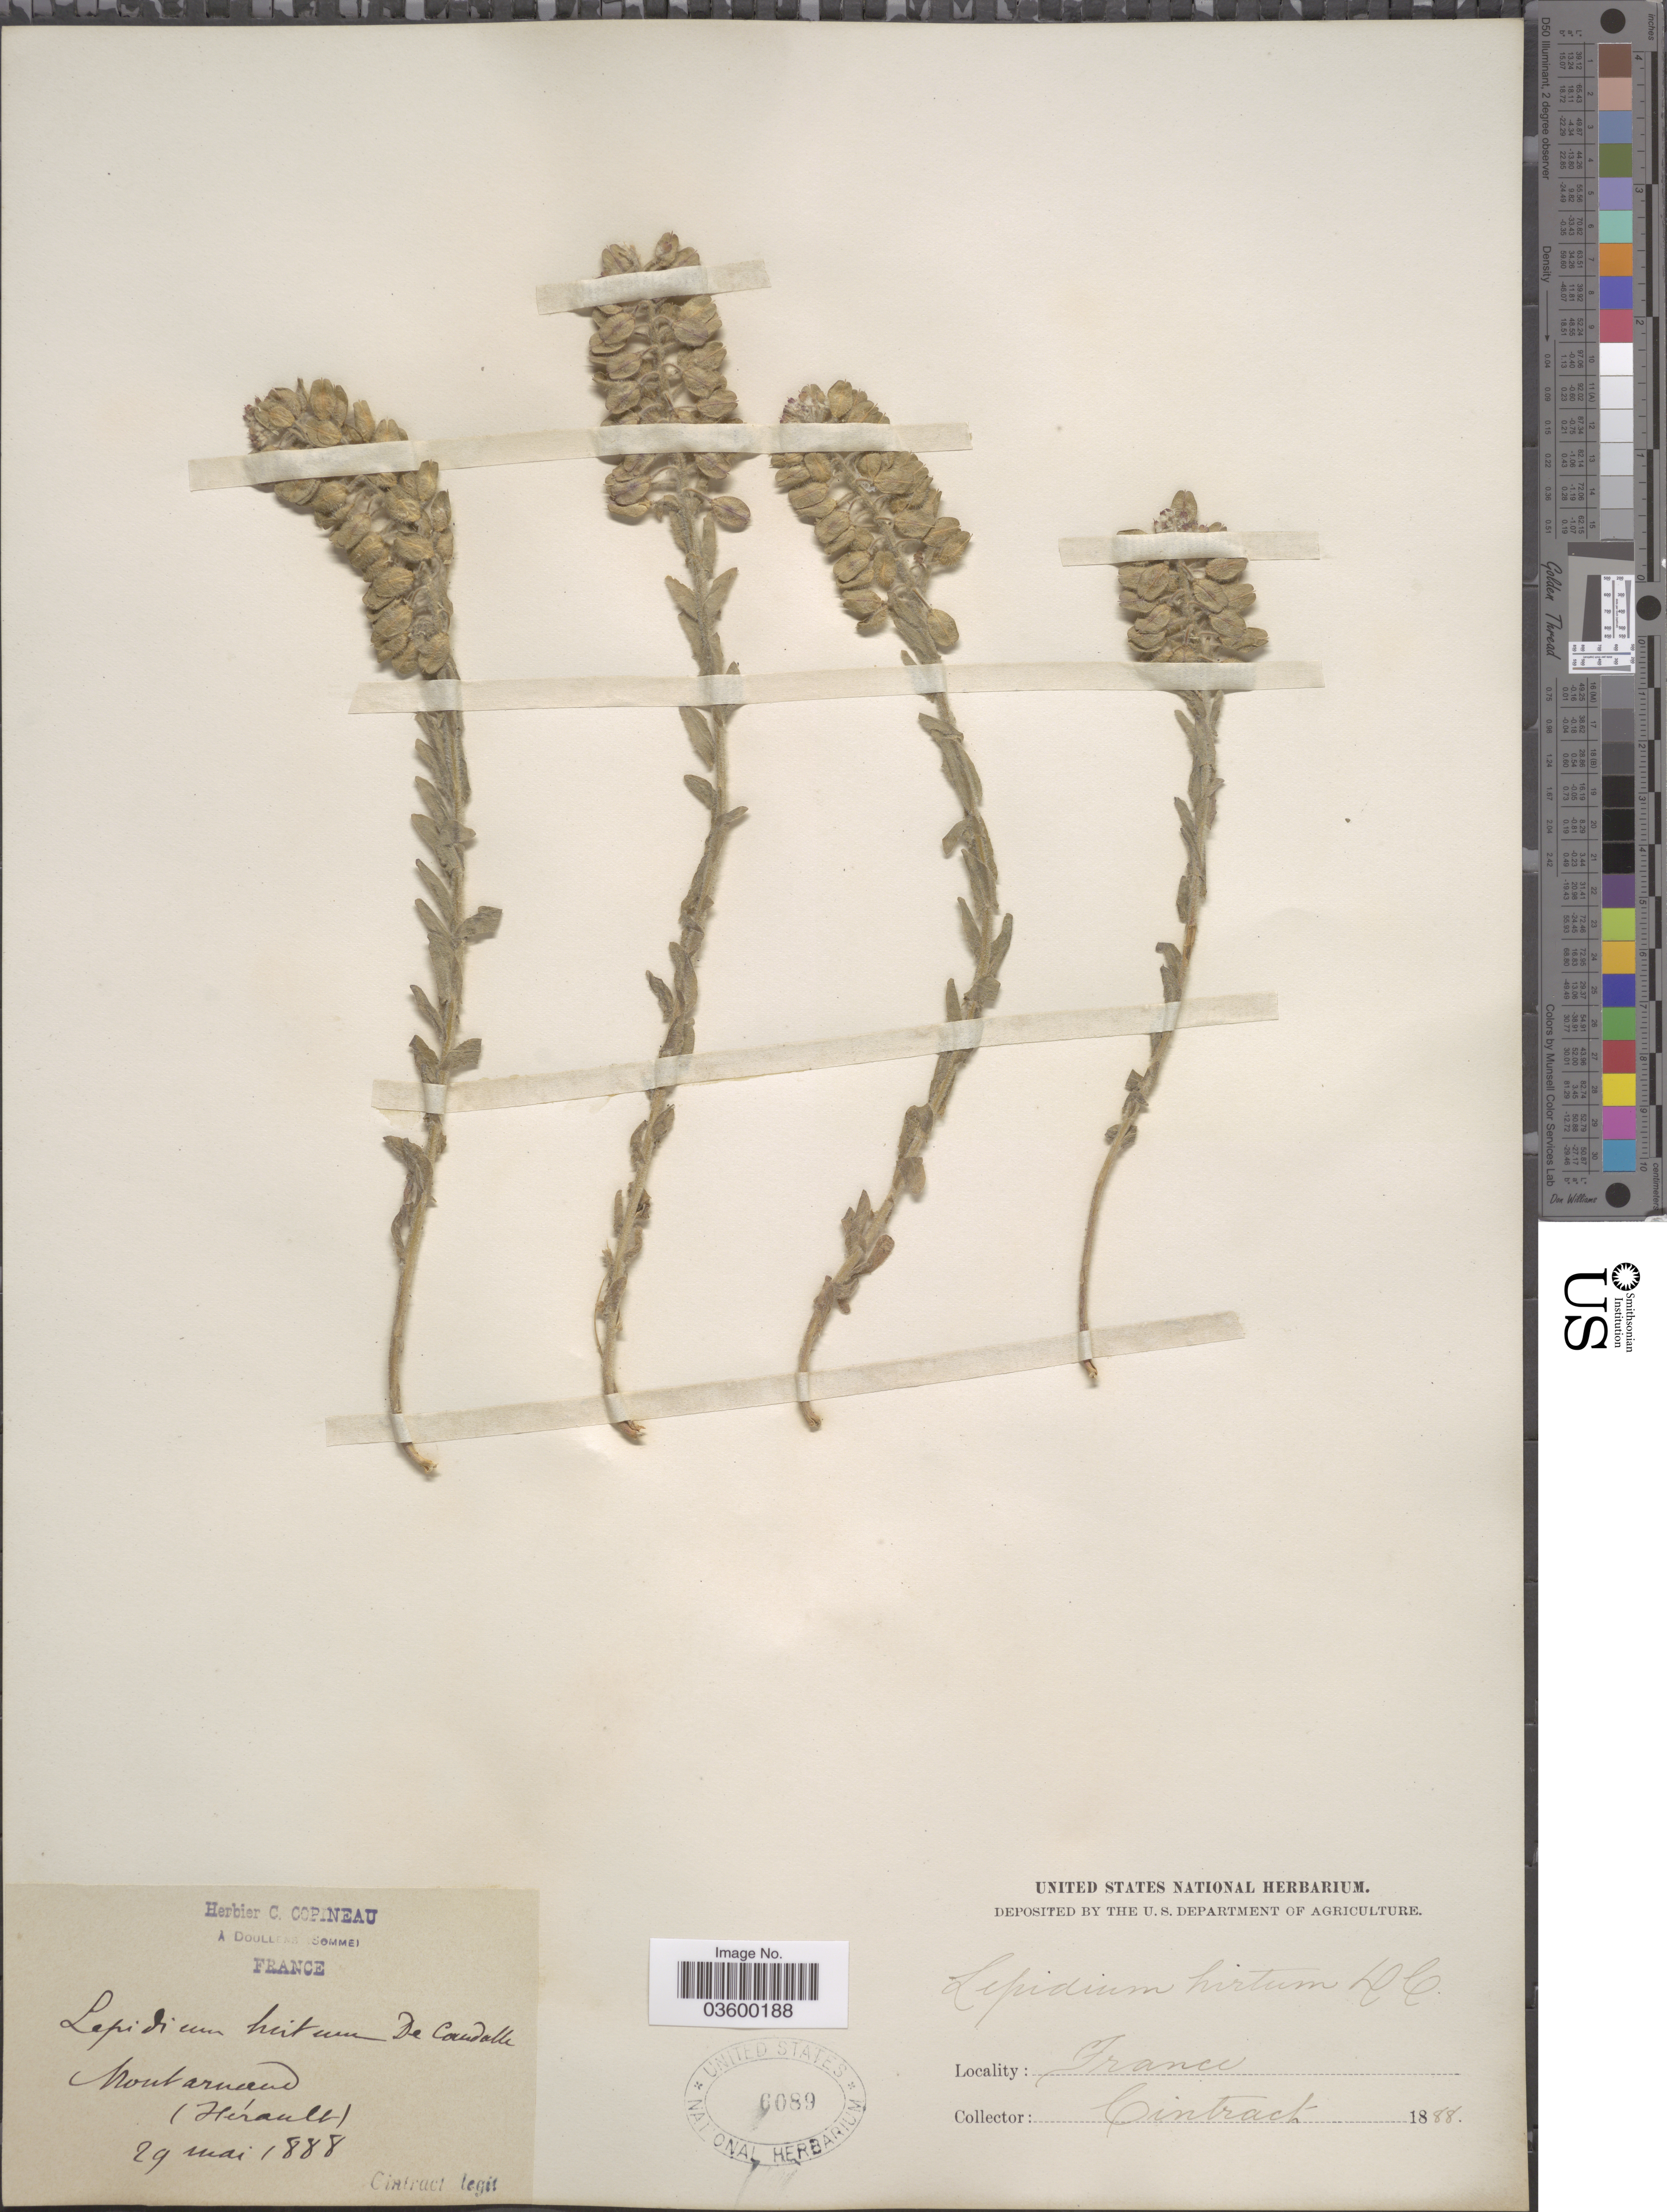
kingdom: Plantae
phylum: Tracheophyta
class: Magnoliopsida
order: Brassicales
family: Brassicaceae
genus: Lepidium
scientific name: Lepidium hirtum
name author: (L.) Sm.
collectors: Cintract, --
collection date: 1888-05-29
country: France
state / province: Occitanie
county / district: Hérault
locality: Montarnaud (Hérault).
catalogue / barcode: US 6089